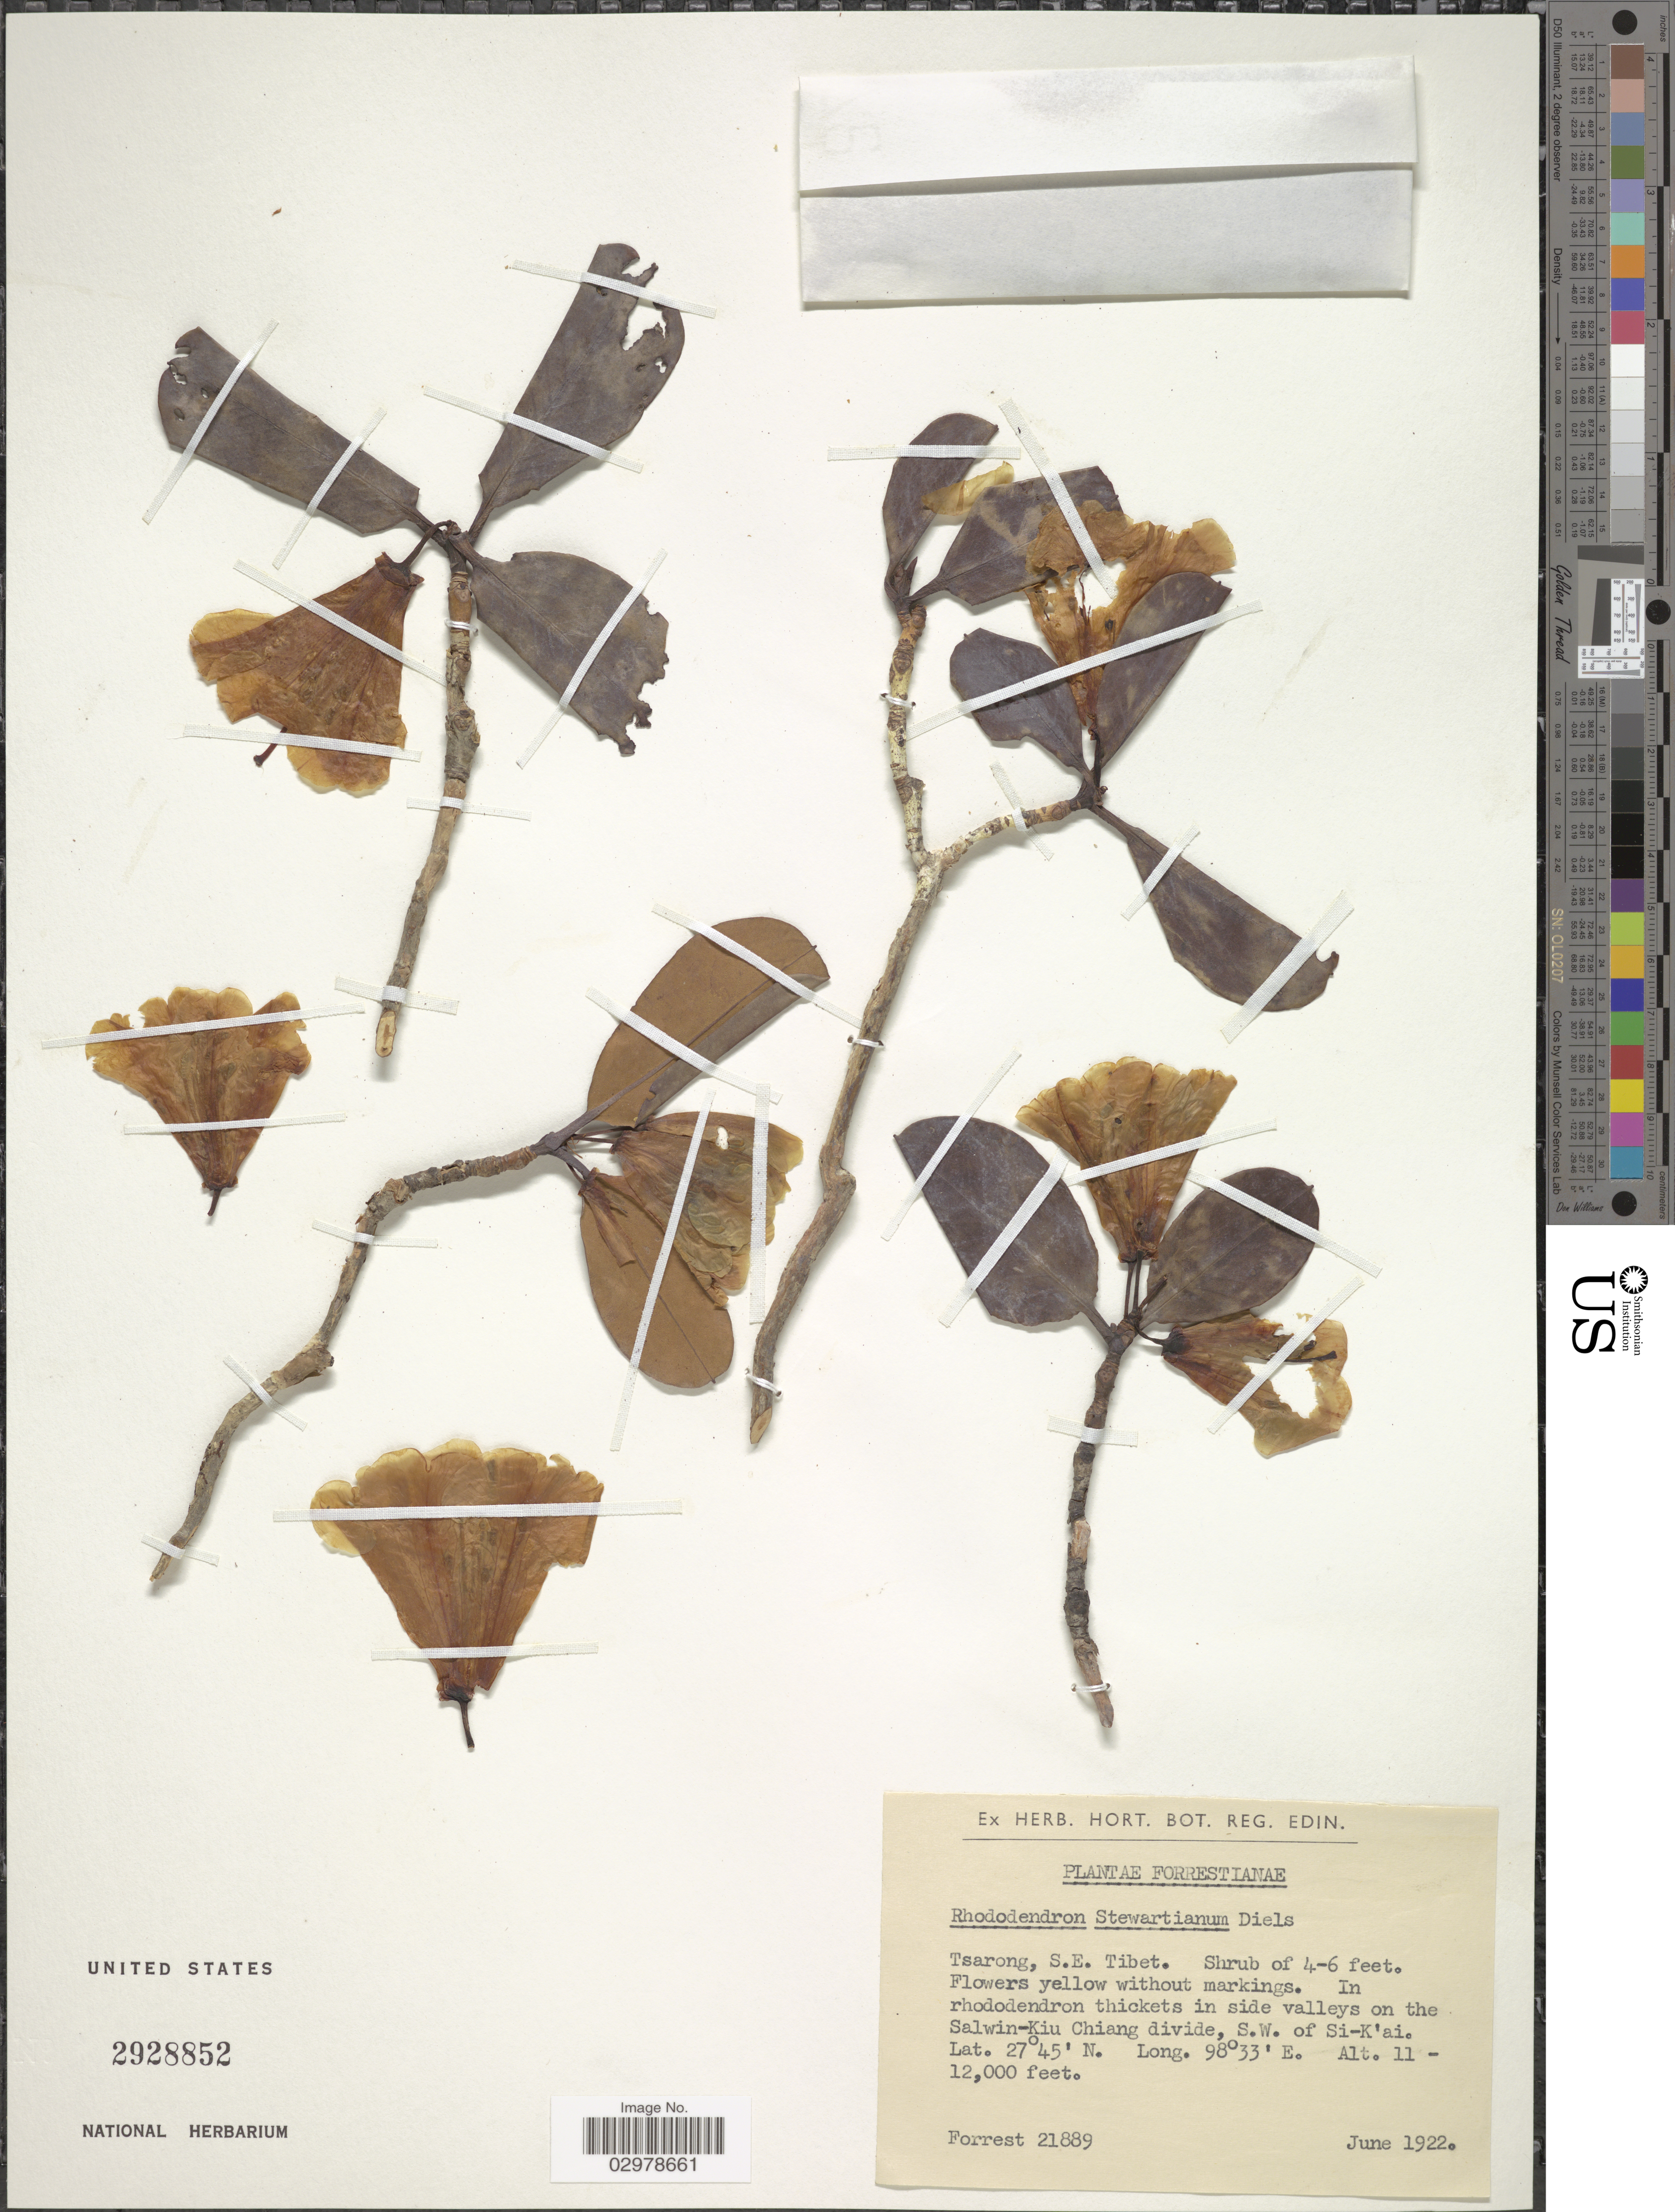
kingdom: Plantae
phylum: Tracheophyta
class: Magnoliopsida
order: Ericales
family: Ericaceae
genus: Rhododendron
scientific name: Rhododendron stewartianum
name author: Diels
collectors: -. Forrest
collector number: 21889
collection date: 1922-06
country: China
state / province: Xizang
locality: Tsarong, S.E. Tibet. In side valleys on the Salwin-Kiu Chiang divide, S.W. of Si-K'ai.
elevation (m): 3353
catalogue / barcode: US 2928852